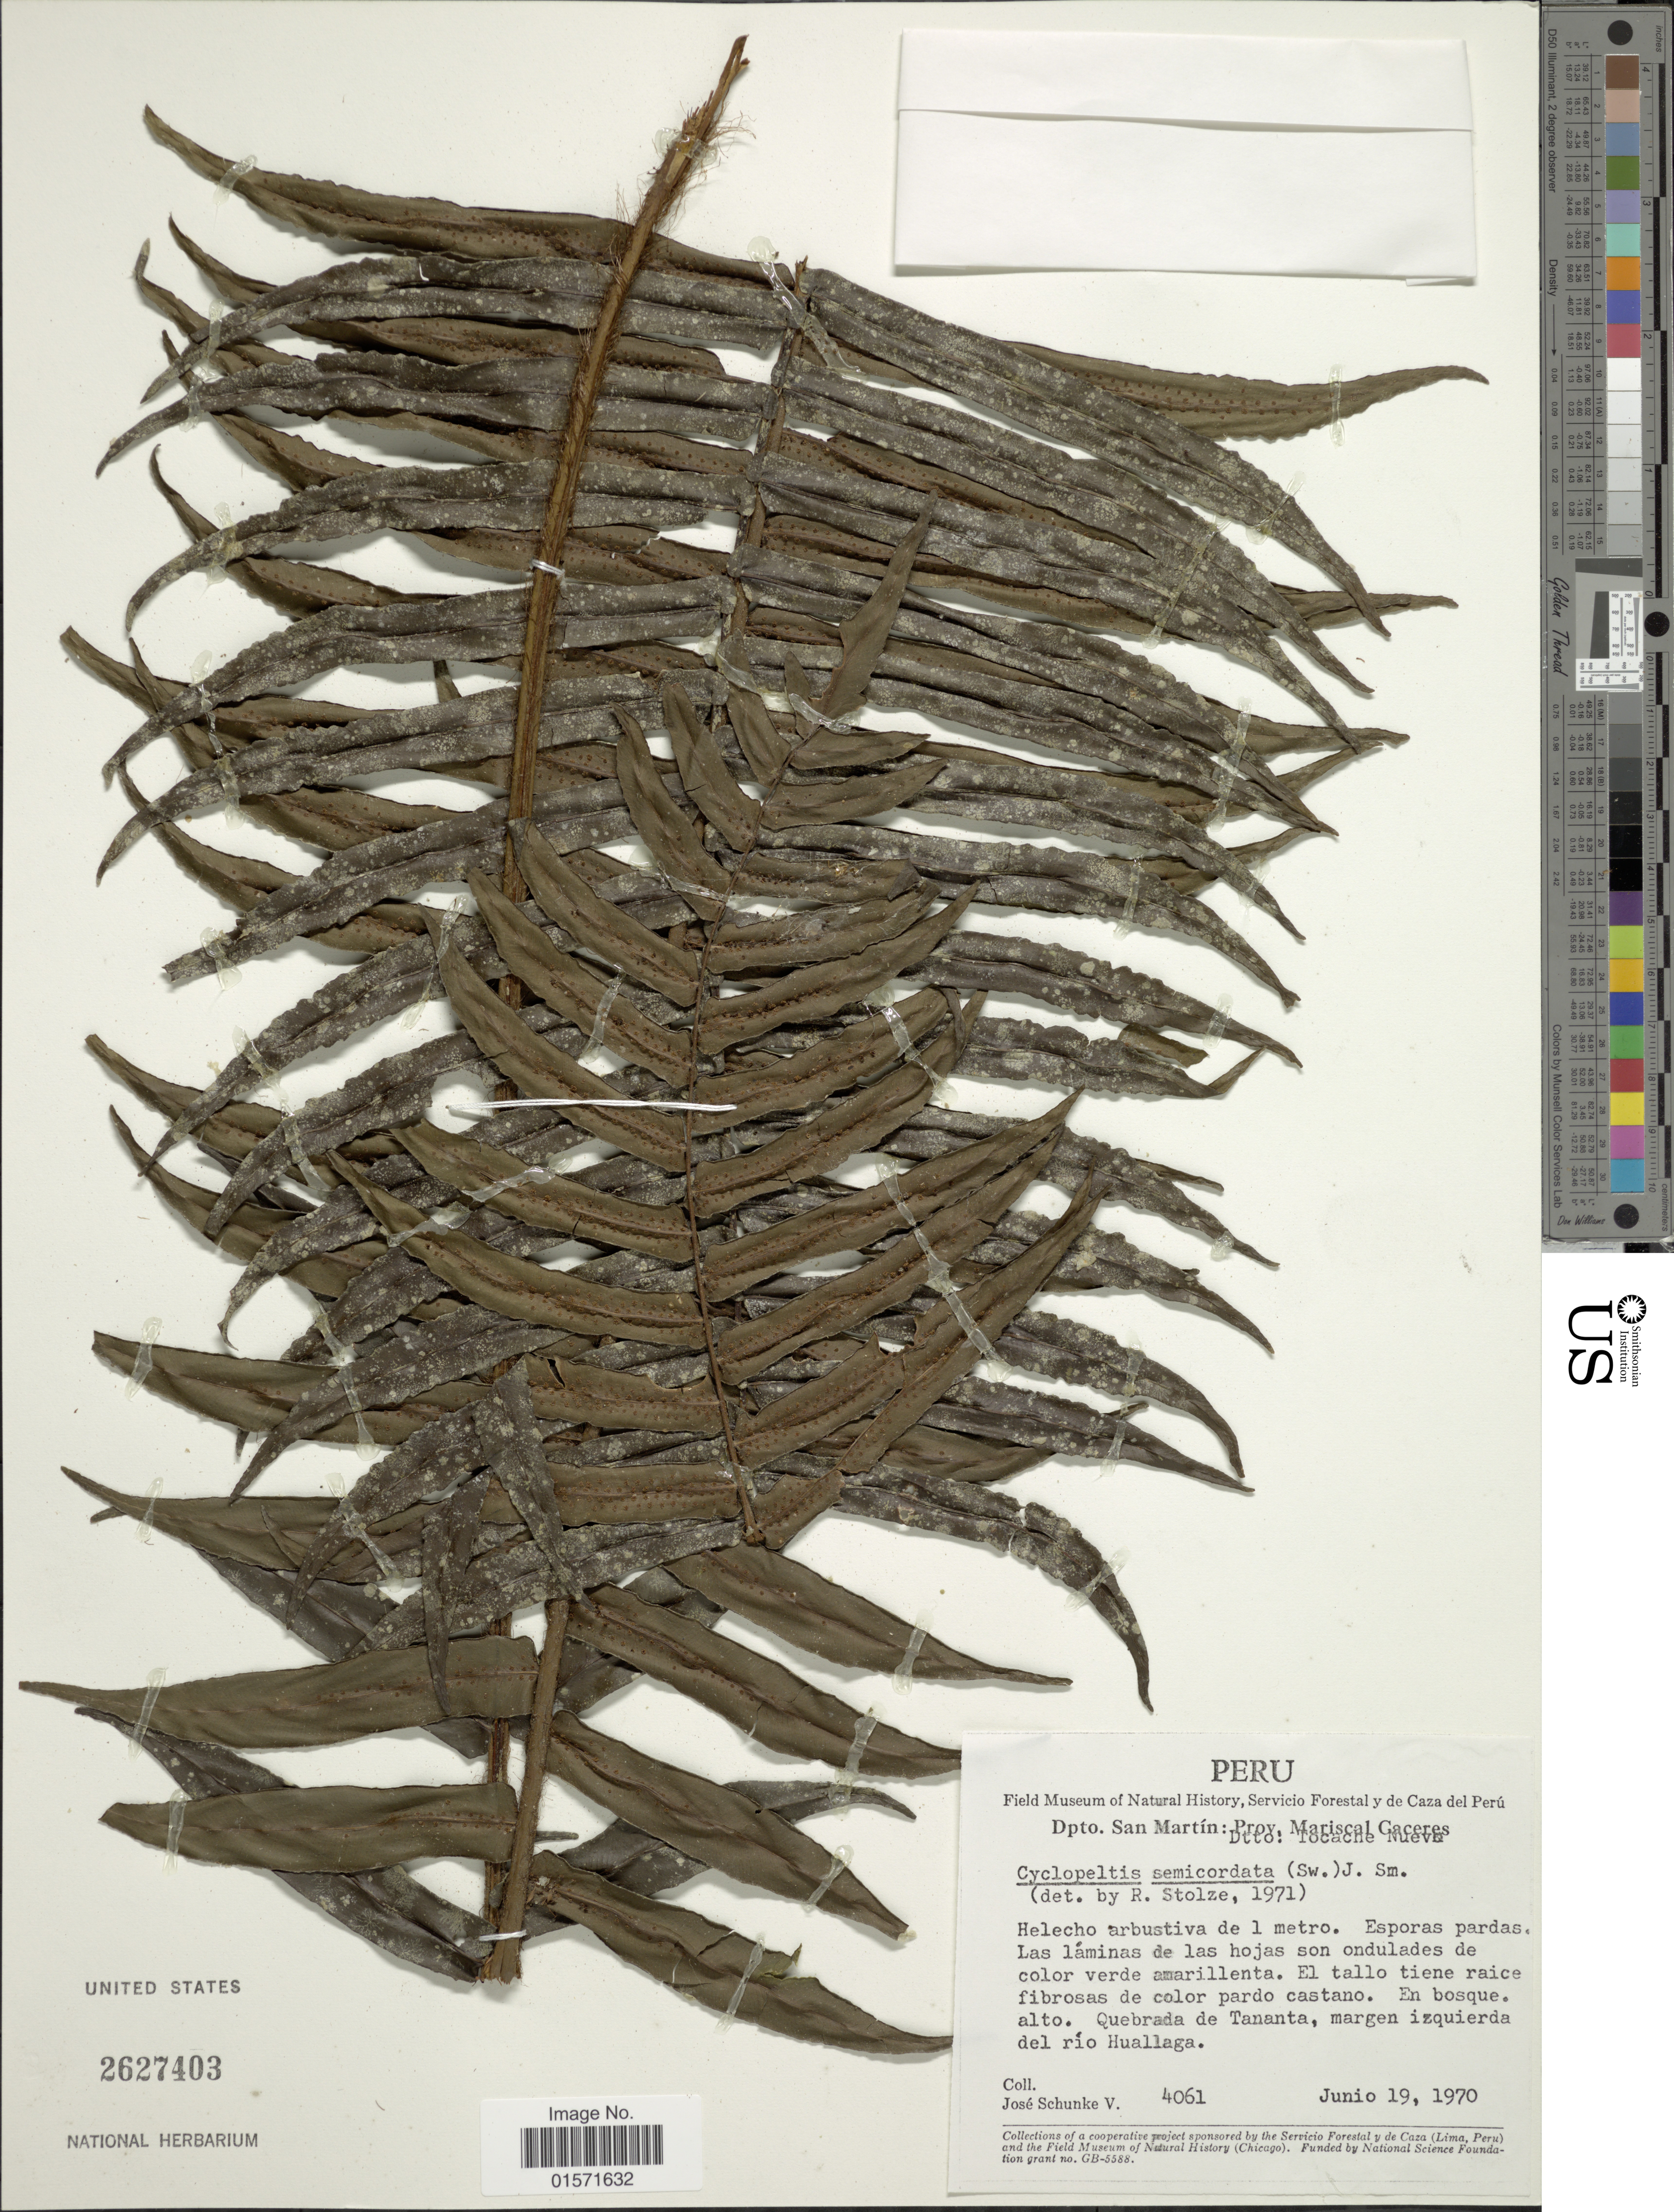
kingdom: Plantae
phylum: Tracheophyta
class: Polypodiopsida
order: Polypodiales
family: Lomariopsidaceae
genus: Cyclopeltis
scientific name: Cyclopeltis semicordata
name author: (Sw.) J. Sm.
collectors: J. Schunke Vigo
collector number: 4061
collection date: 1970-06-19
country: Peru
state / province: San Martín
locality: Dpto. San Martin: Prov. Mariscal Caceres. Dtto. Tocache Nueva. Esporas pardas. Las laminas de las hojas son ondulades de color verde amarillenta. El tallo tiene raice fibrosas de color pardo castano. En bosque alto. Quebrada de Tananta, margen izquierda del rio Huallaga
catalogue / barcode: US 2627403